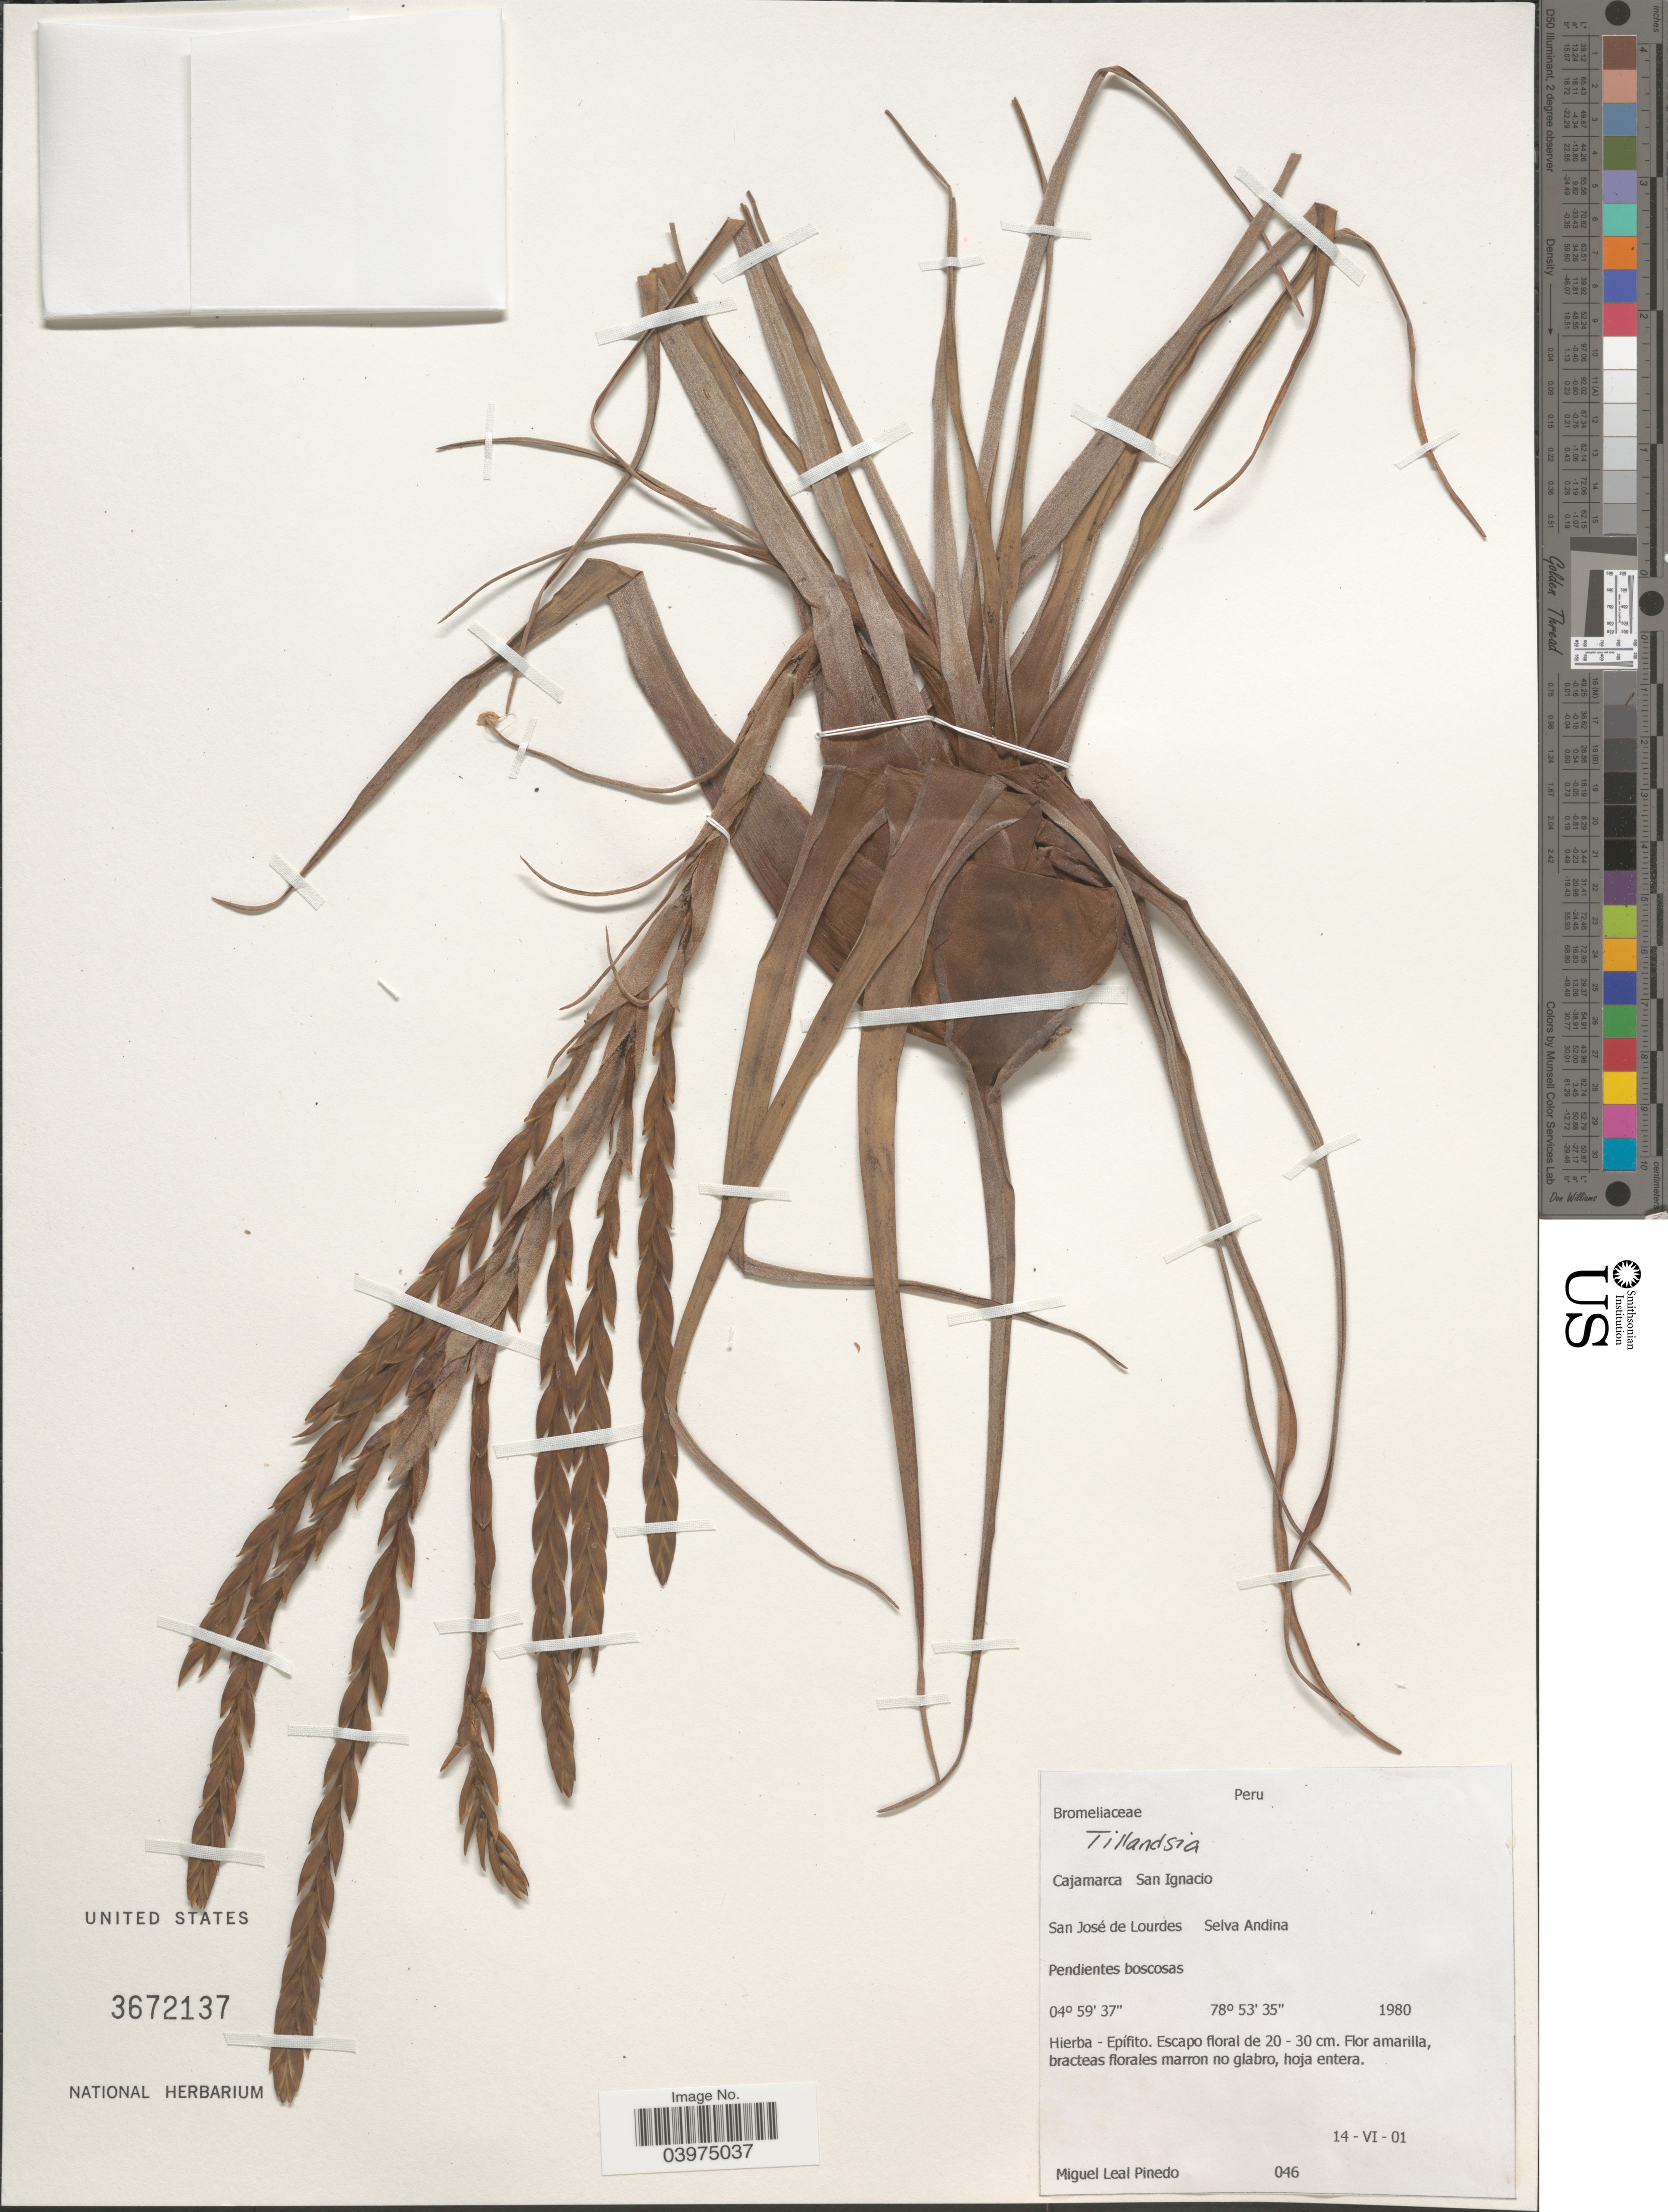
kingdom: Plantae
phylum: Tracheophyta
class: Liliopsida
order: Poales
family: Bromeliaceae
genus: Tillandsia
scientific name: Tillandsia sp.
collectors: M. E. Leal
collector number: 046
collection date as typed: Transcribed d/m/y: 14/6/1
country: Peru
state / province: Cajamarca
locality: San Ignacio. San José de Lourdes. Selva Andina.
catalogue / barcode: US 3672137